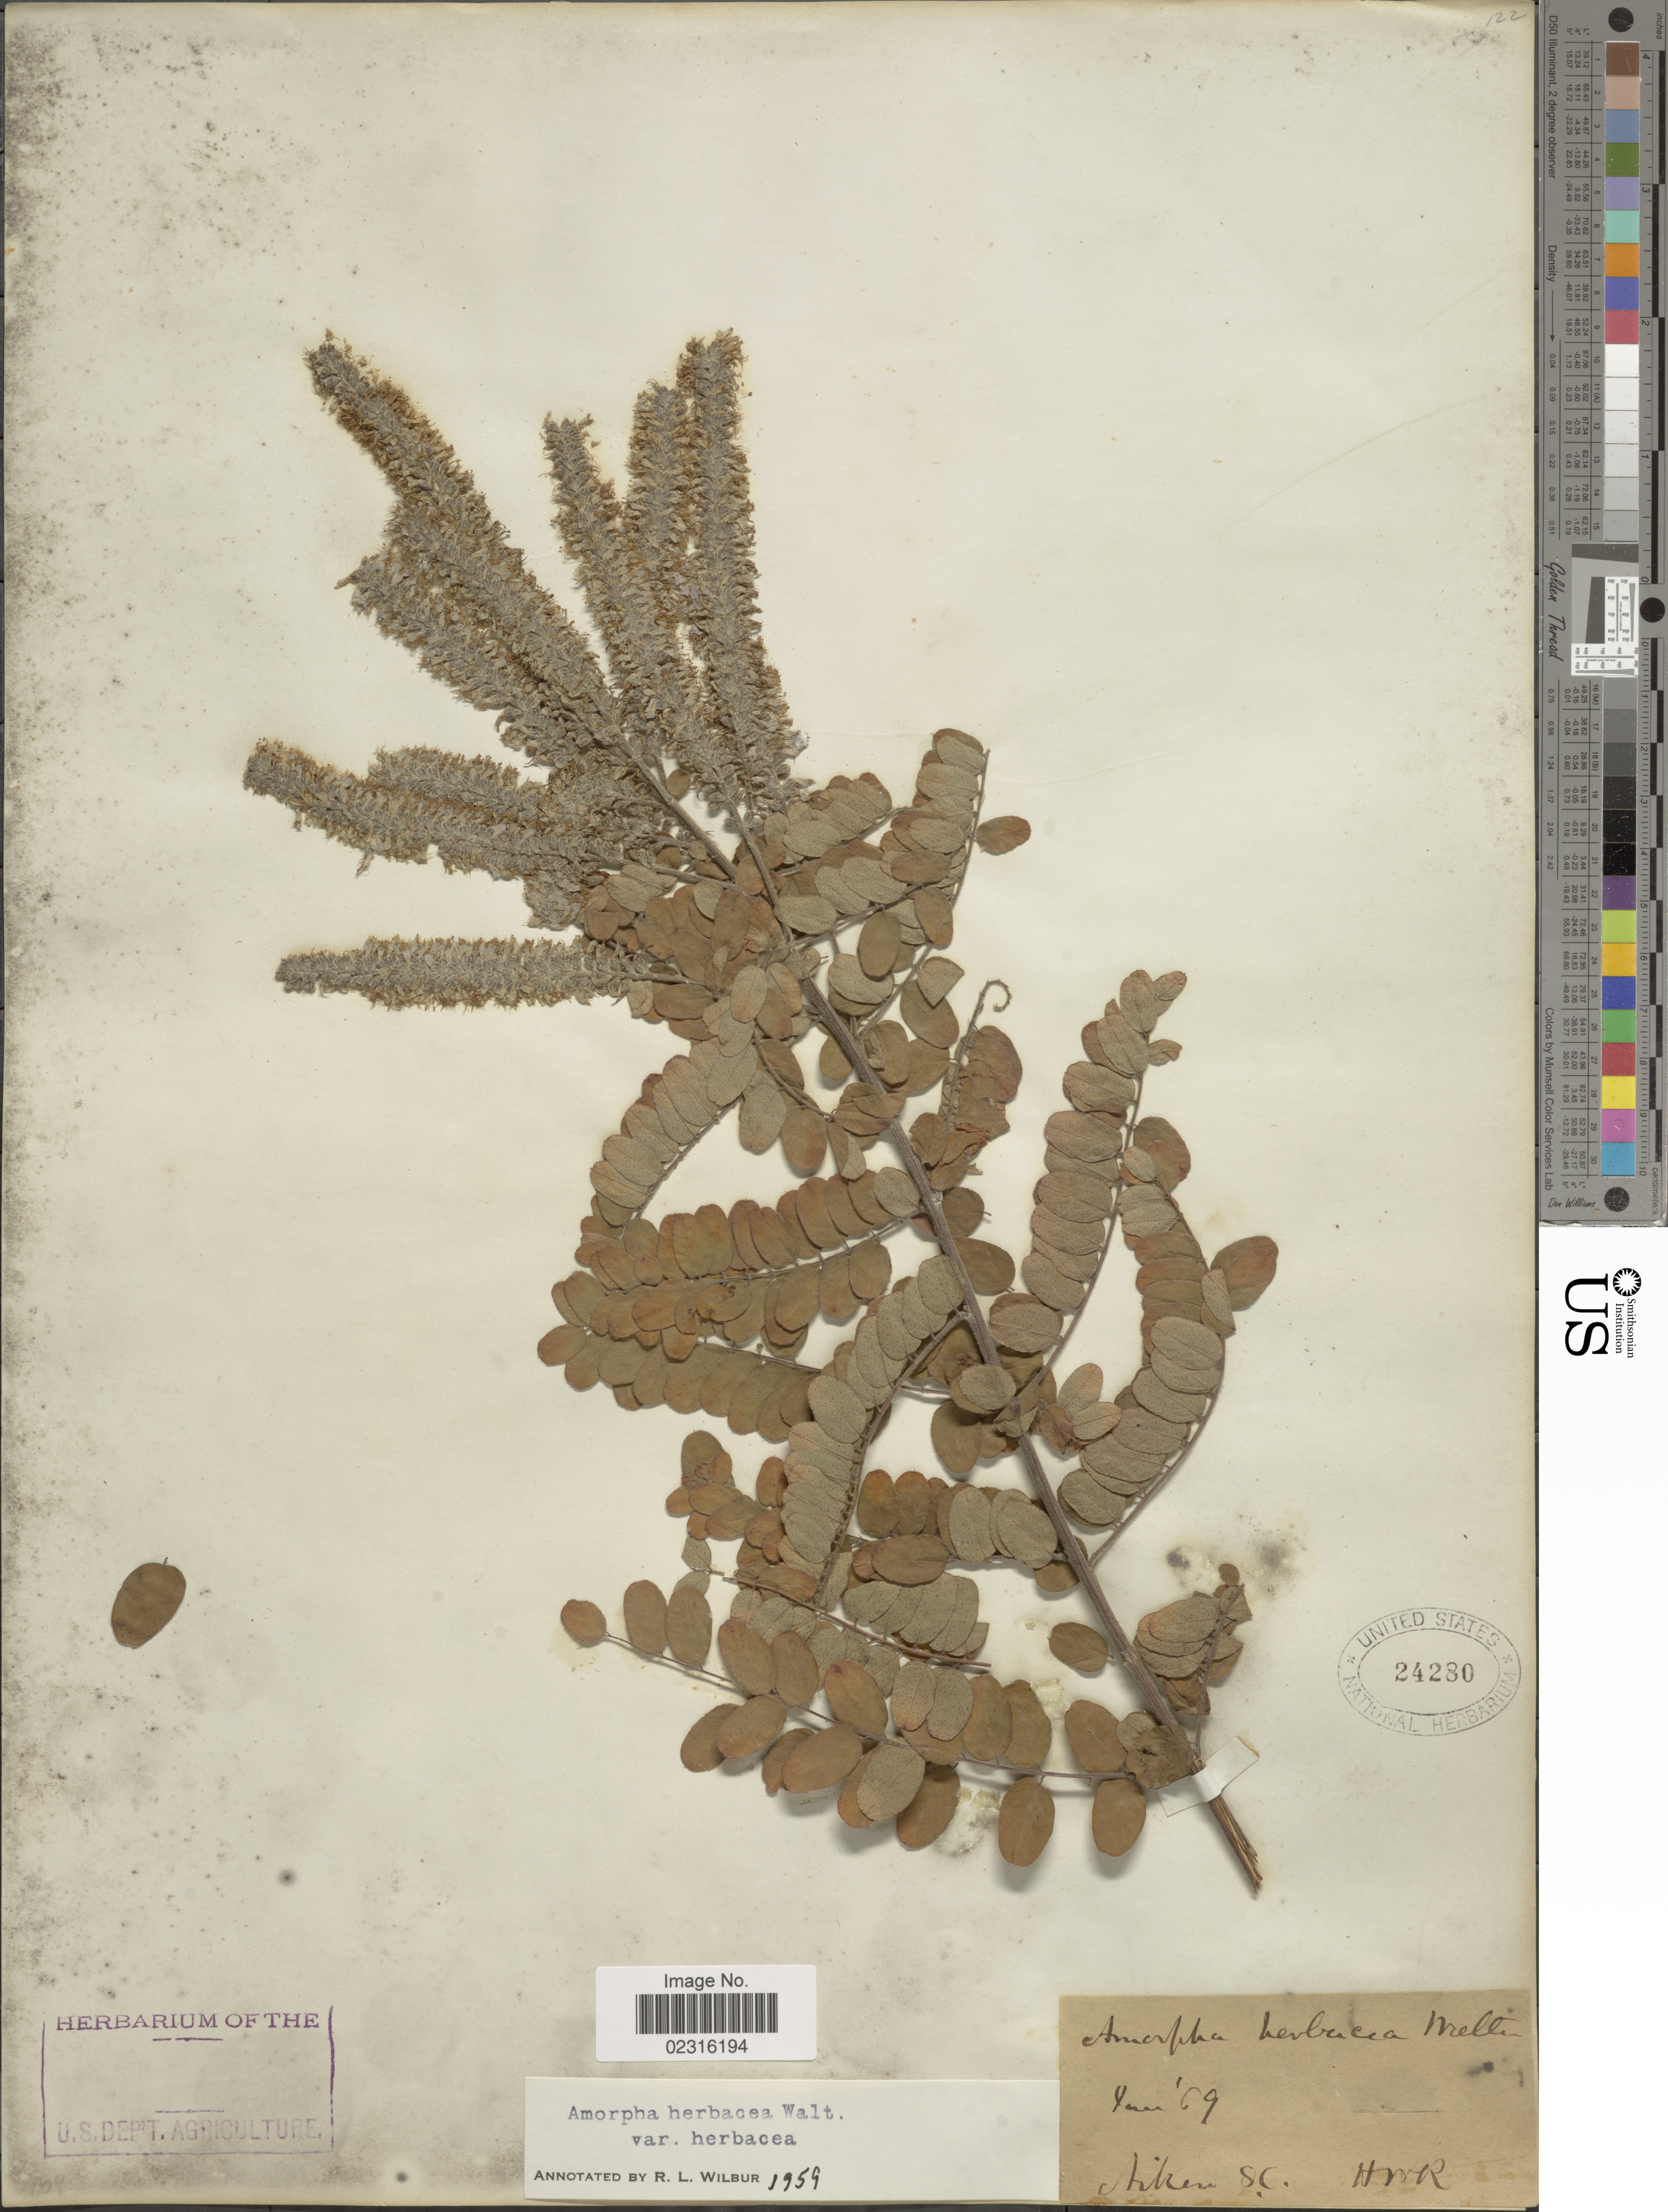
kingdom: Plantae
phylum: Tracheophyta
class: Magnoliopsida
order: Fabales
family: Fabaceae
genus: Amorpha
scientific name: Amorpha herbacea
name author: Schltdl.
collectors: H. W. R.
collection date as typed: Transcribed d/m/y: /1/69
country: United States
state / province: South Carolina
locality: Aiken.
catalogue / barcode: US 24280